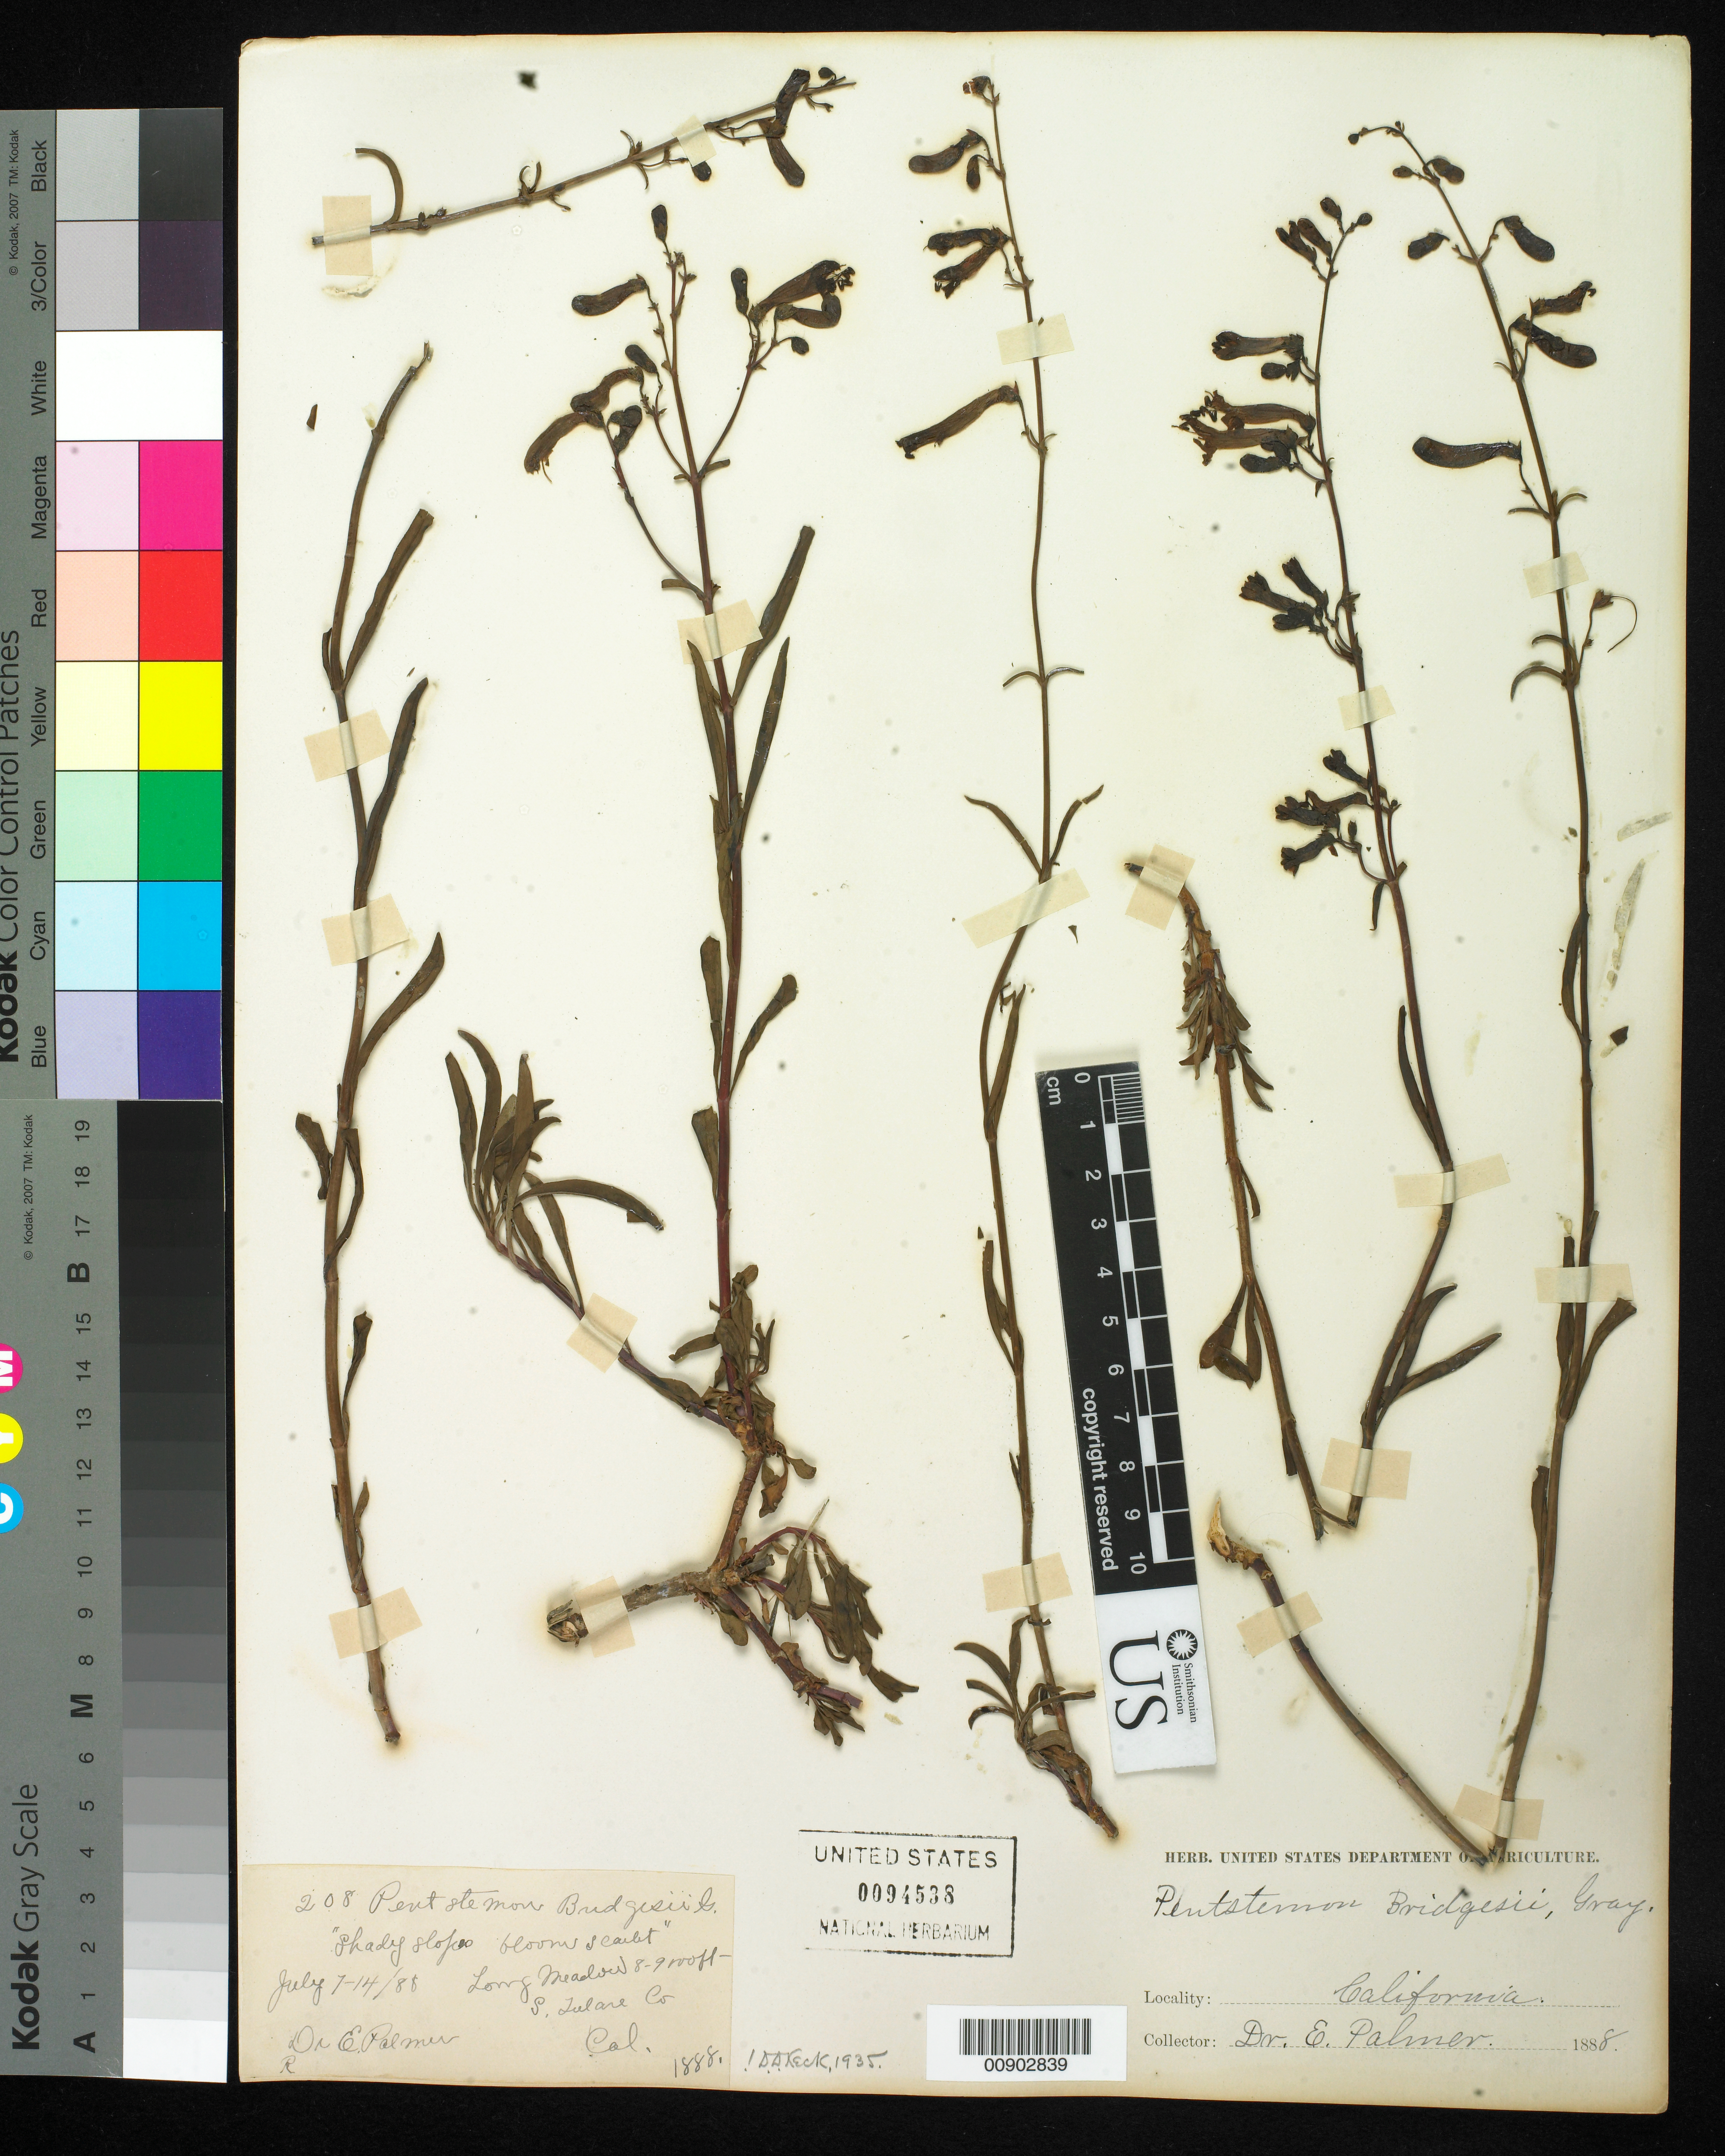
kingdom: Plantae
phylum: Tracheophyta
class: Magnoliopsida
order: Lamiales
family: Plantaginaceae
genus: Penstemon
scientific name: Penstemon bridgesii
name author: A. Gray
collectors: E. Palmer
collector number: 208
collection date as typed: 07 Jul 1888 to 14 Jul 1888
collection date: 1888-07-07/1888-07-14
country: United States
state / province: California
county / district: Tulare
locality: Long Meadow, S. Tulare County, California.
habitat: Shady slopes.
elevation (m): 2438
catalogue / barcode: US 94538